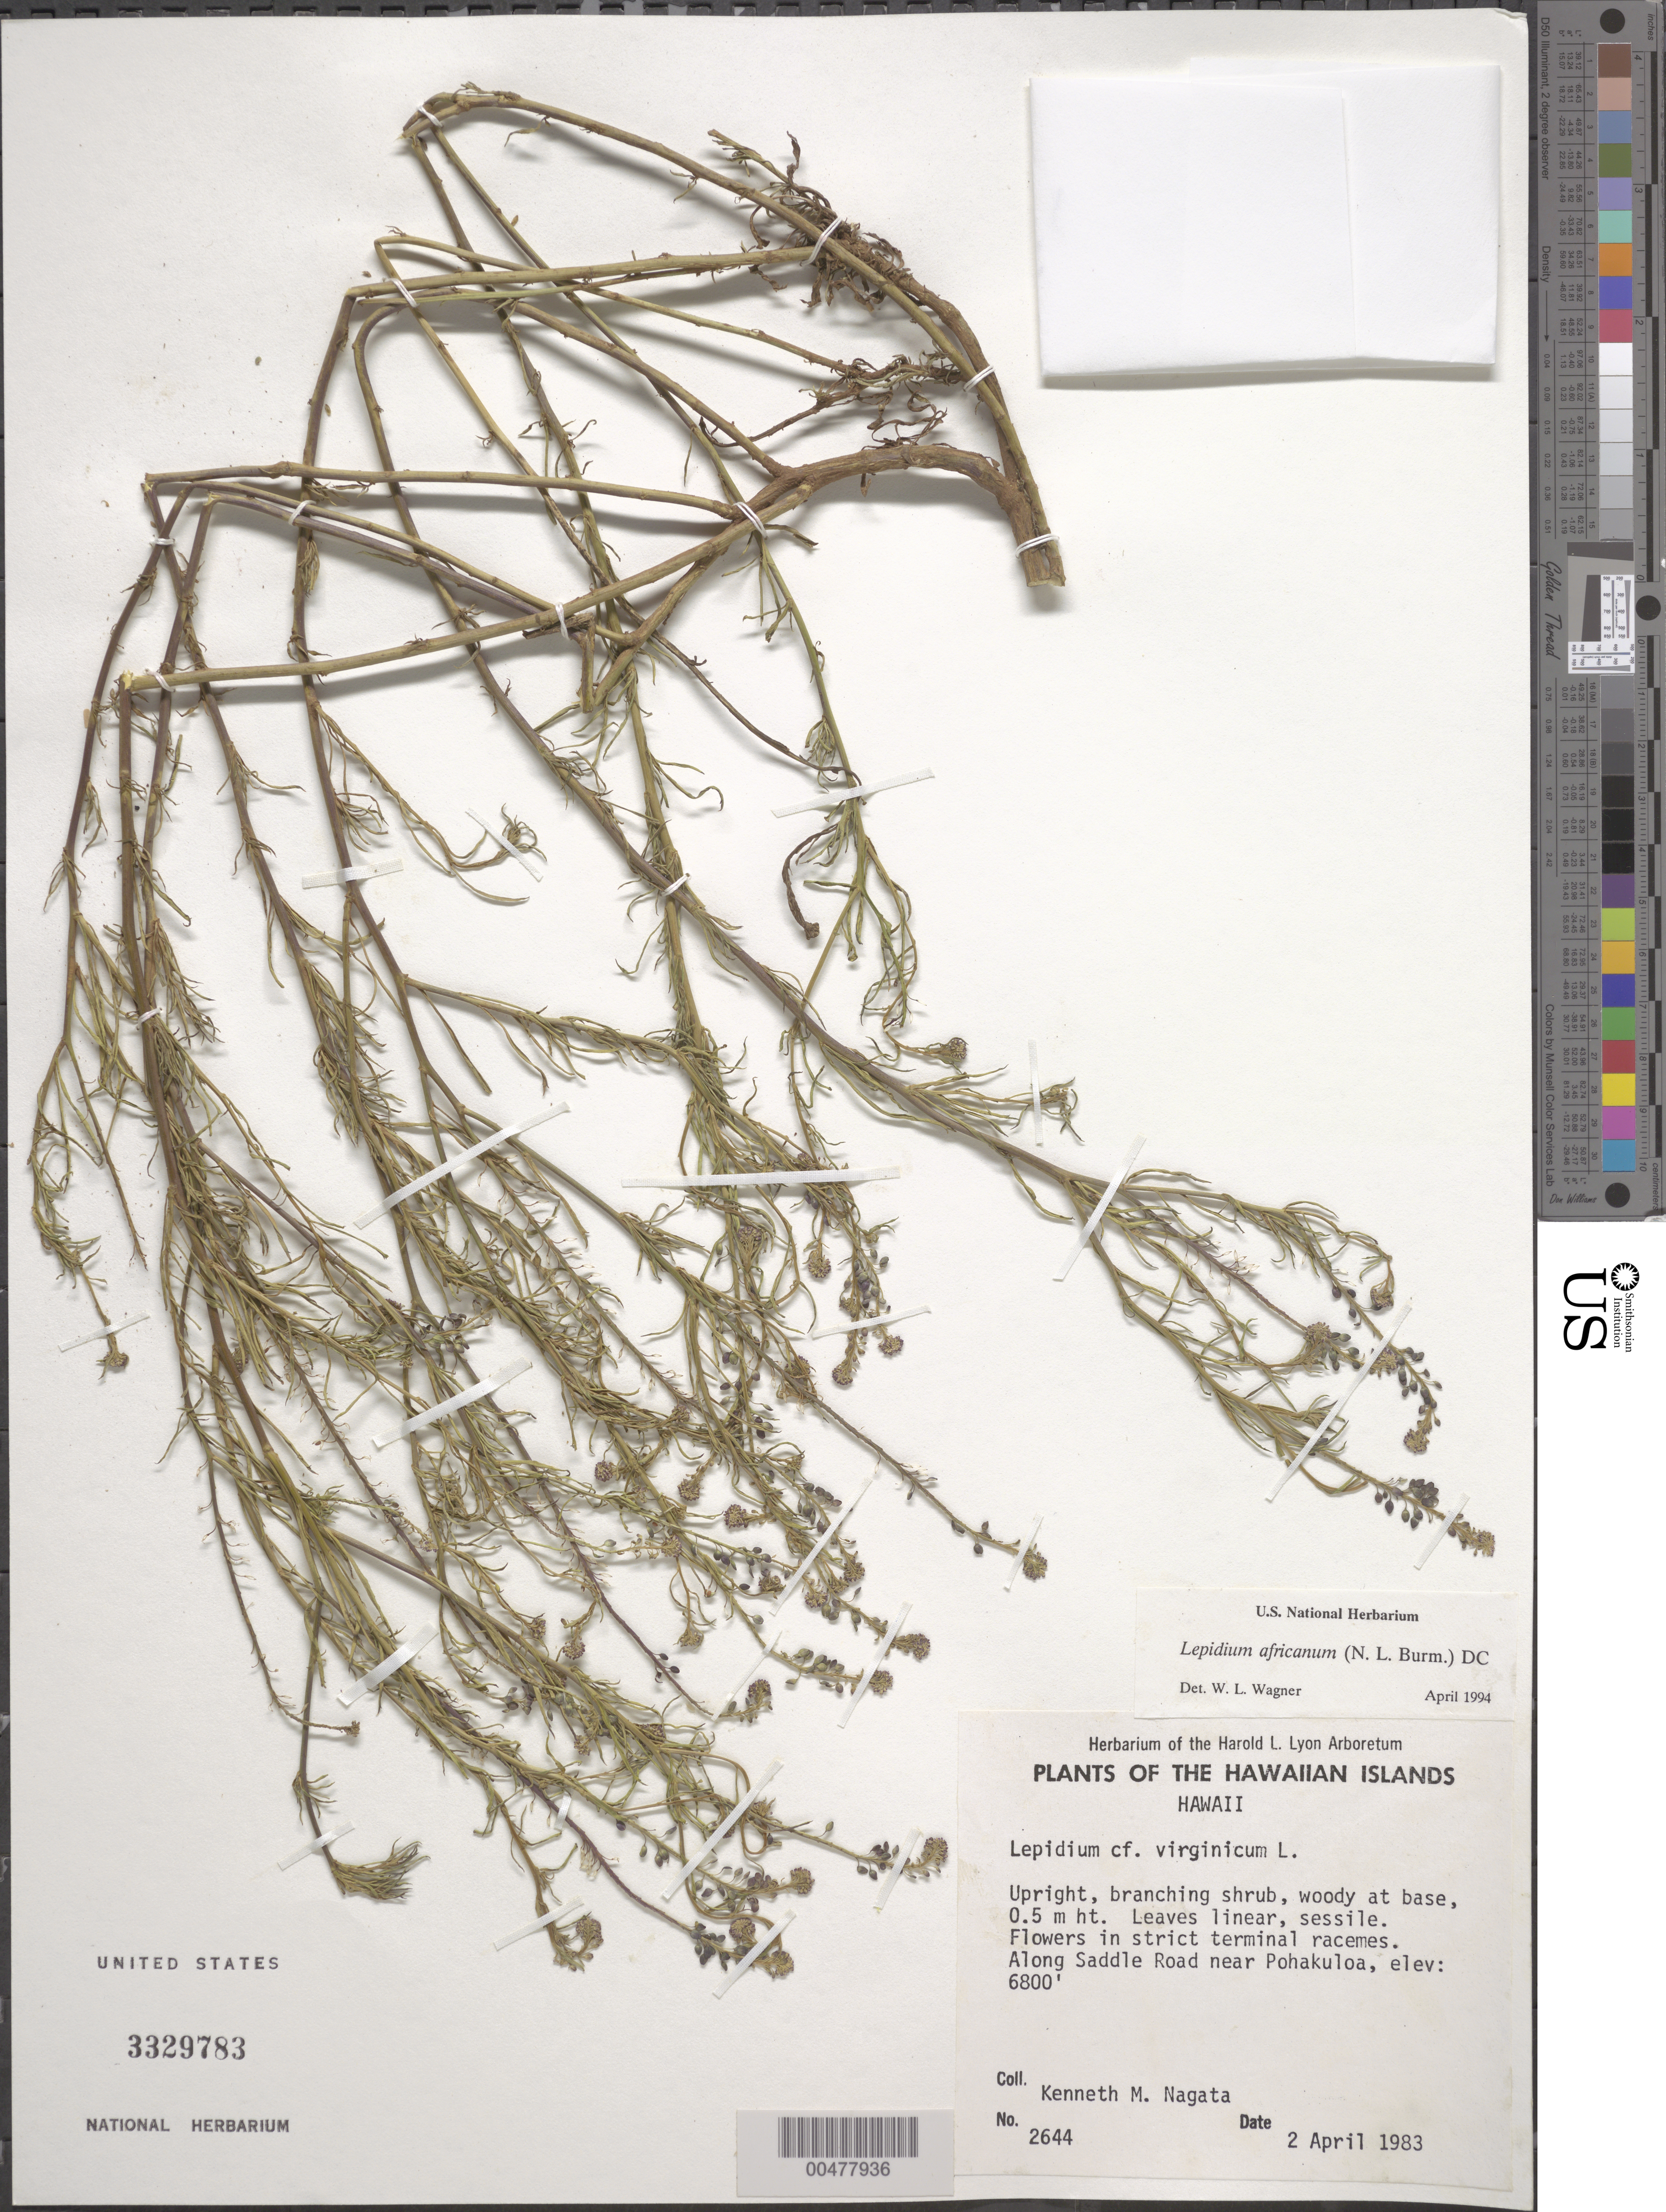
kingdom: Plantae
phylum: Tracheophyta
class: Magnoliopsida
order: Brassicales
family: Brassicaceae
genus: Lepidium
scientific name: Lepidium africanum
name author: (Burm. f.) DC.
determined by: Wagner, W. L., (BOT), Smithsonian Institution - National Museum of Natural History (UNITED STATES)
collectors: K. Nagata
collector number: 2644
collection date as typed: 2 Apr 1983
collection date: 1983-04-02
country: United States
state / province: Hawaii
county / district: Hawaii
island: Hawaii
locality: Along Saddle Rd near Pohakuloa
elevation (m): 2073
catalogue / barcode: US 3329783